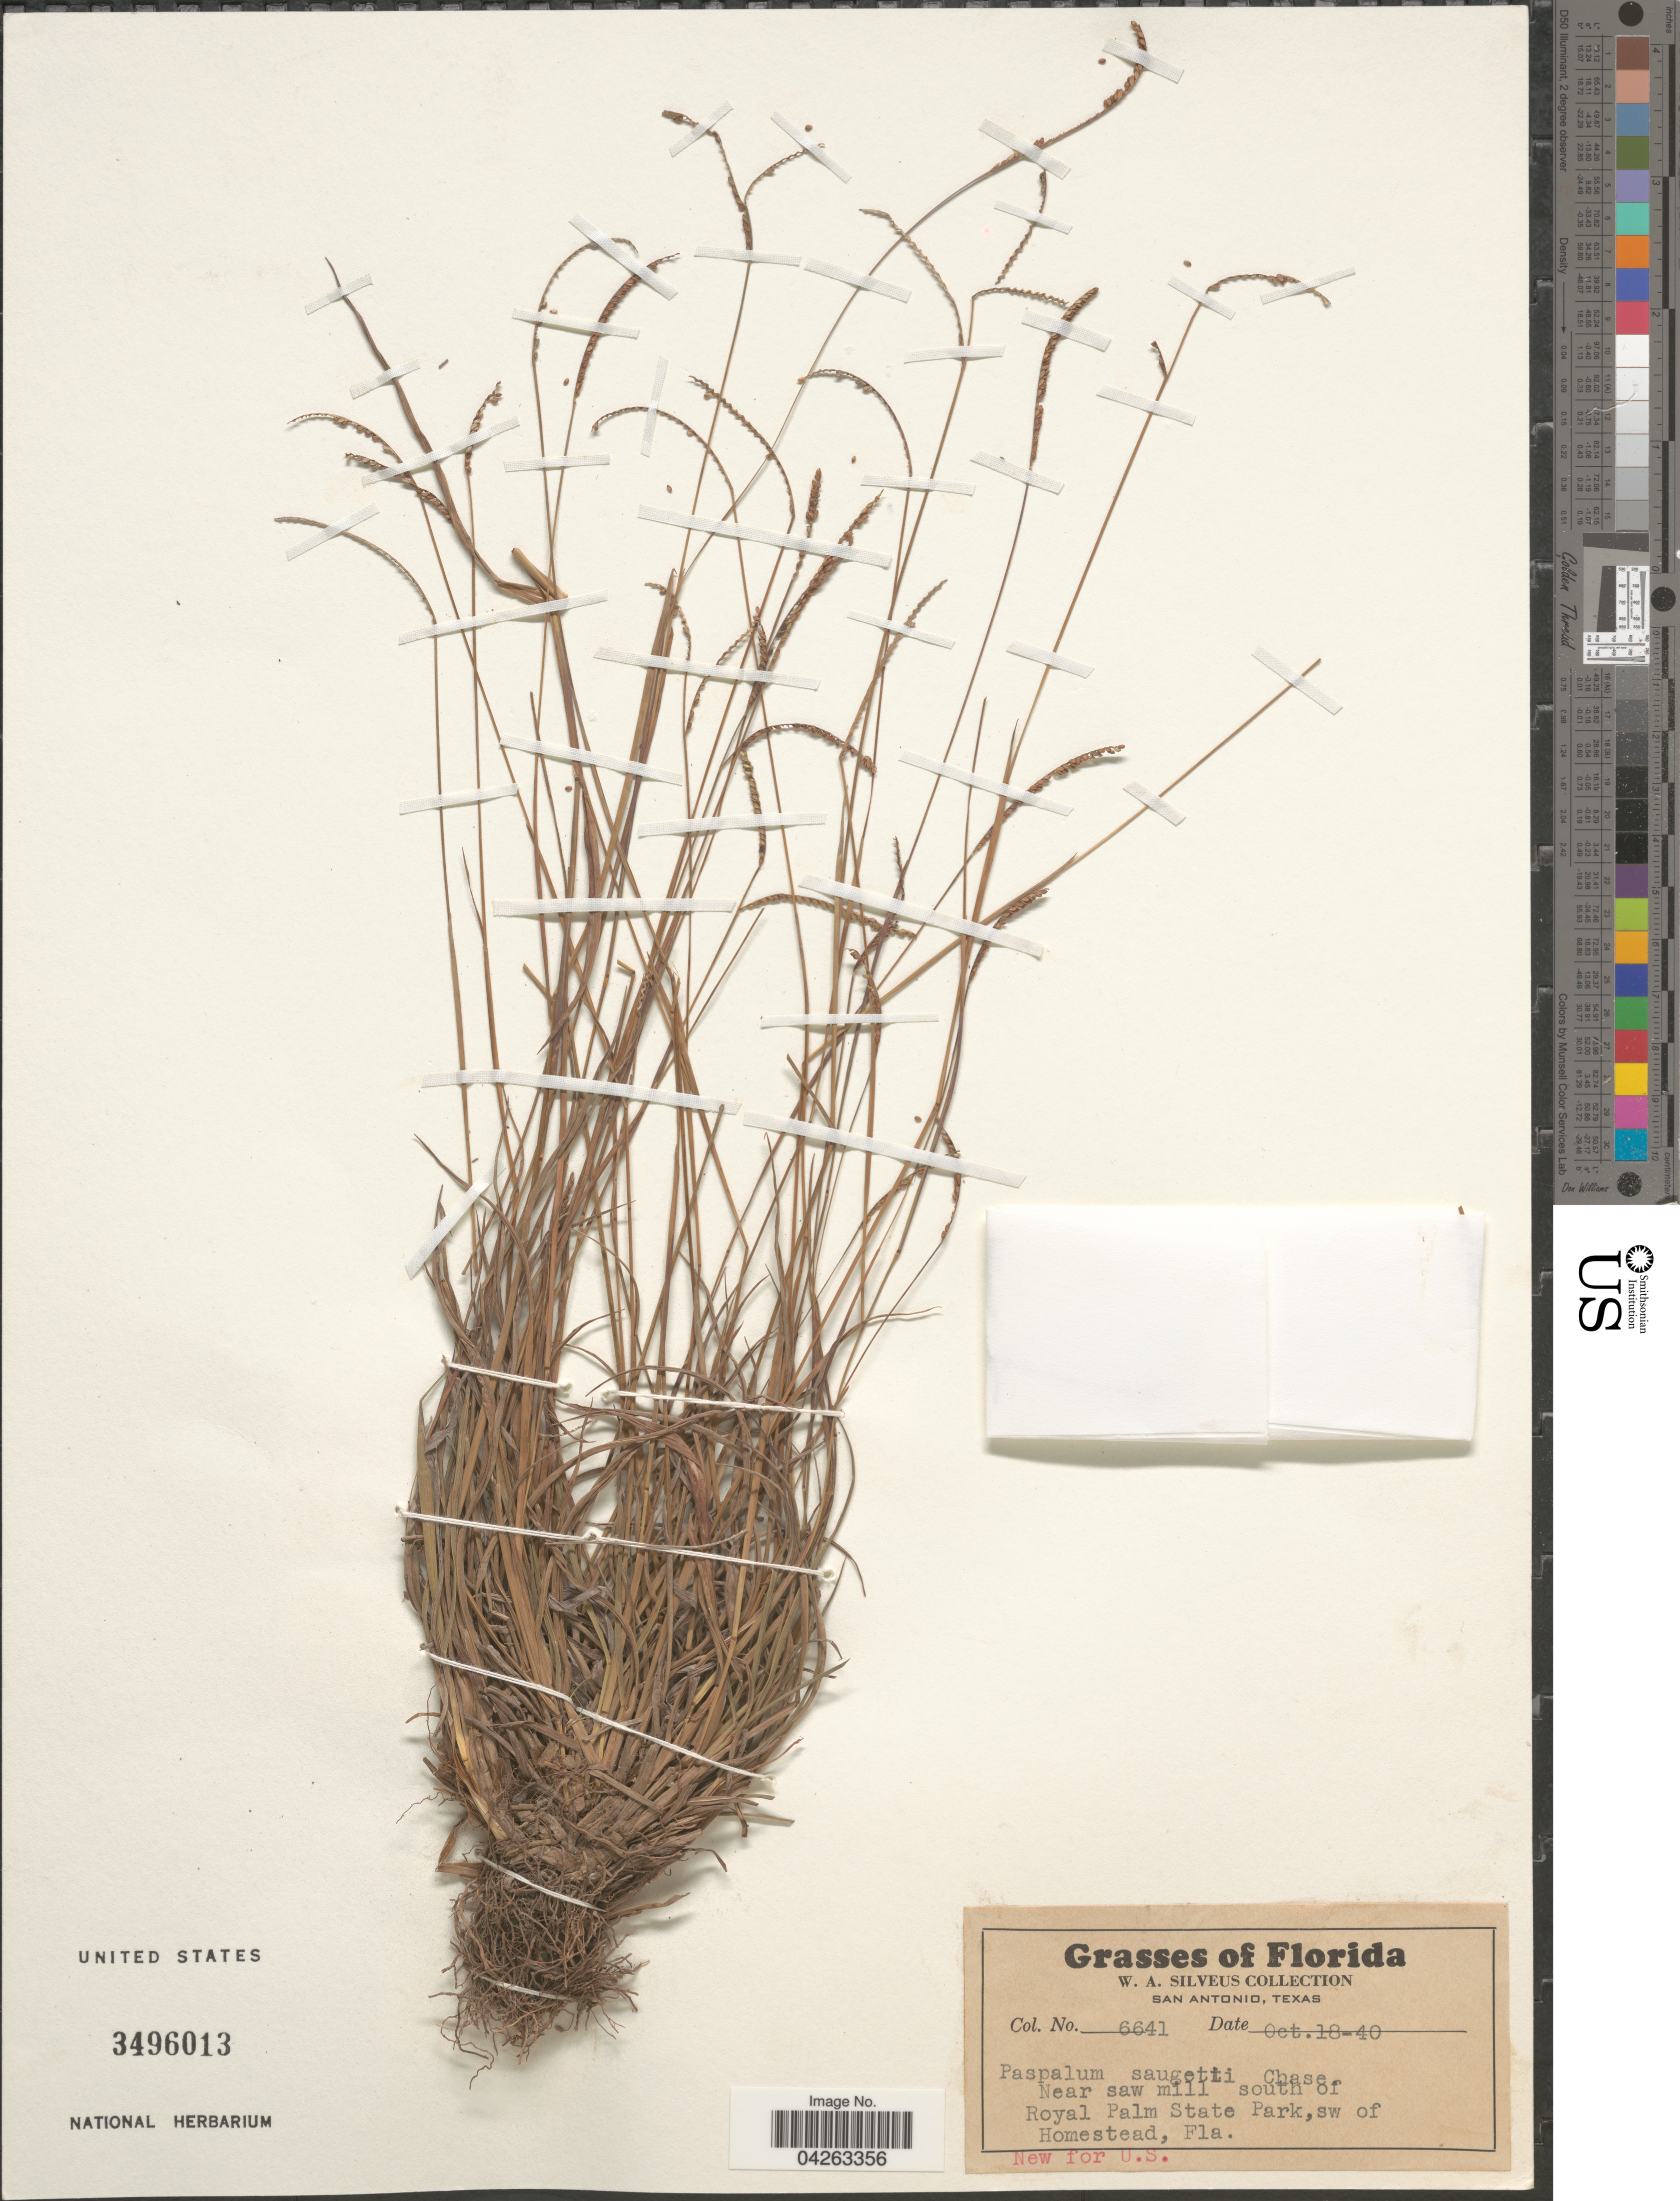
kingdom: Plantae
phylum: Tracheophyta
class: Liliopsida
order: Poales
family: Poaceae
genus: Paspalum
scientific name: Paspalum saugetii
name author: Chase ex Ekman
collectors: W. Silveus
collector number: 6641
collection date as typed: Transcribed d/m/y: 18/10/40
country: United States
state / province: Florida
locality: Near saw mill south of Royal Palm State Park, sw of Homestead.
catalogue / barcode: US 3496013